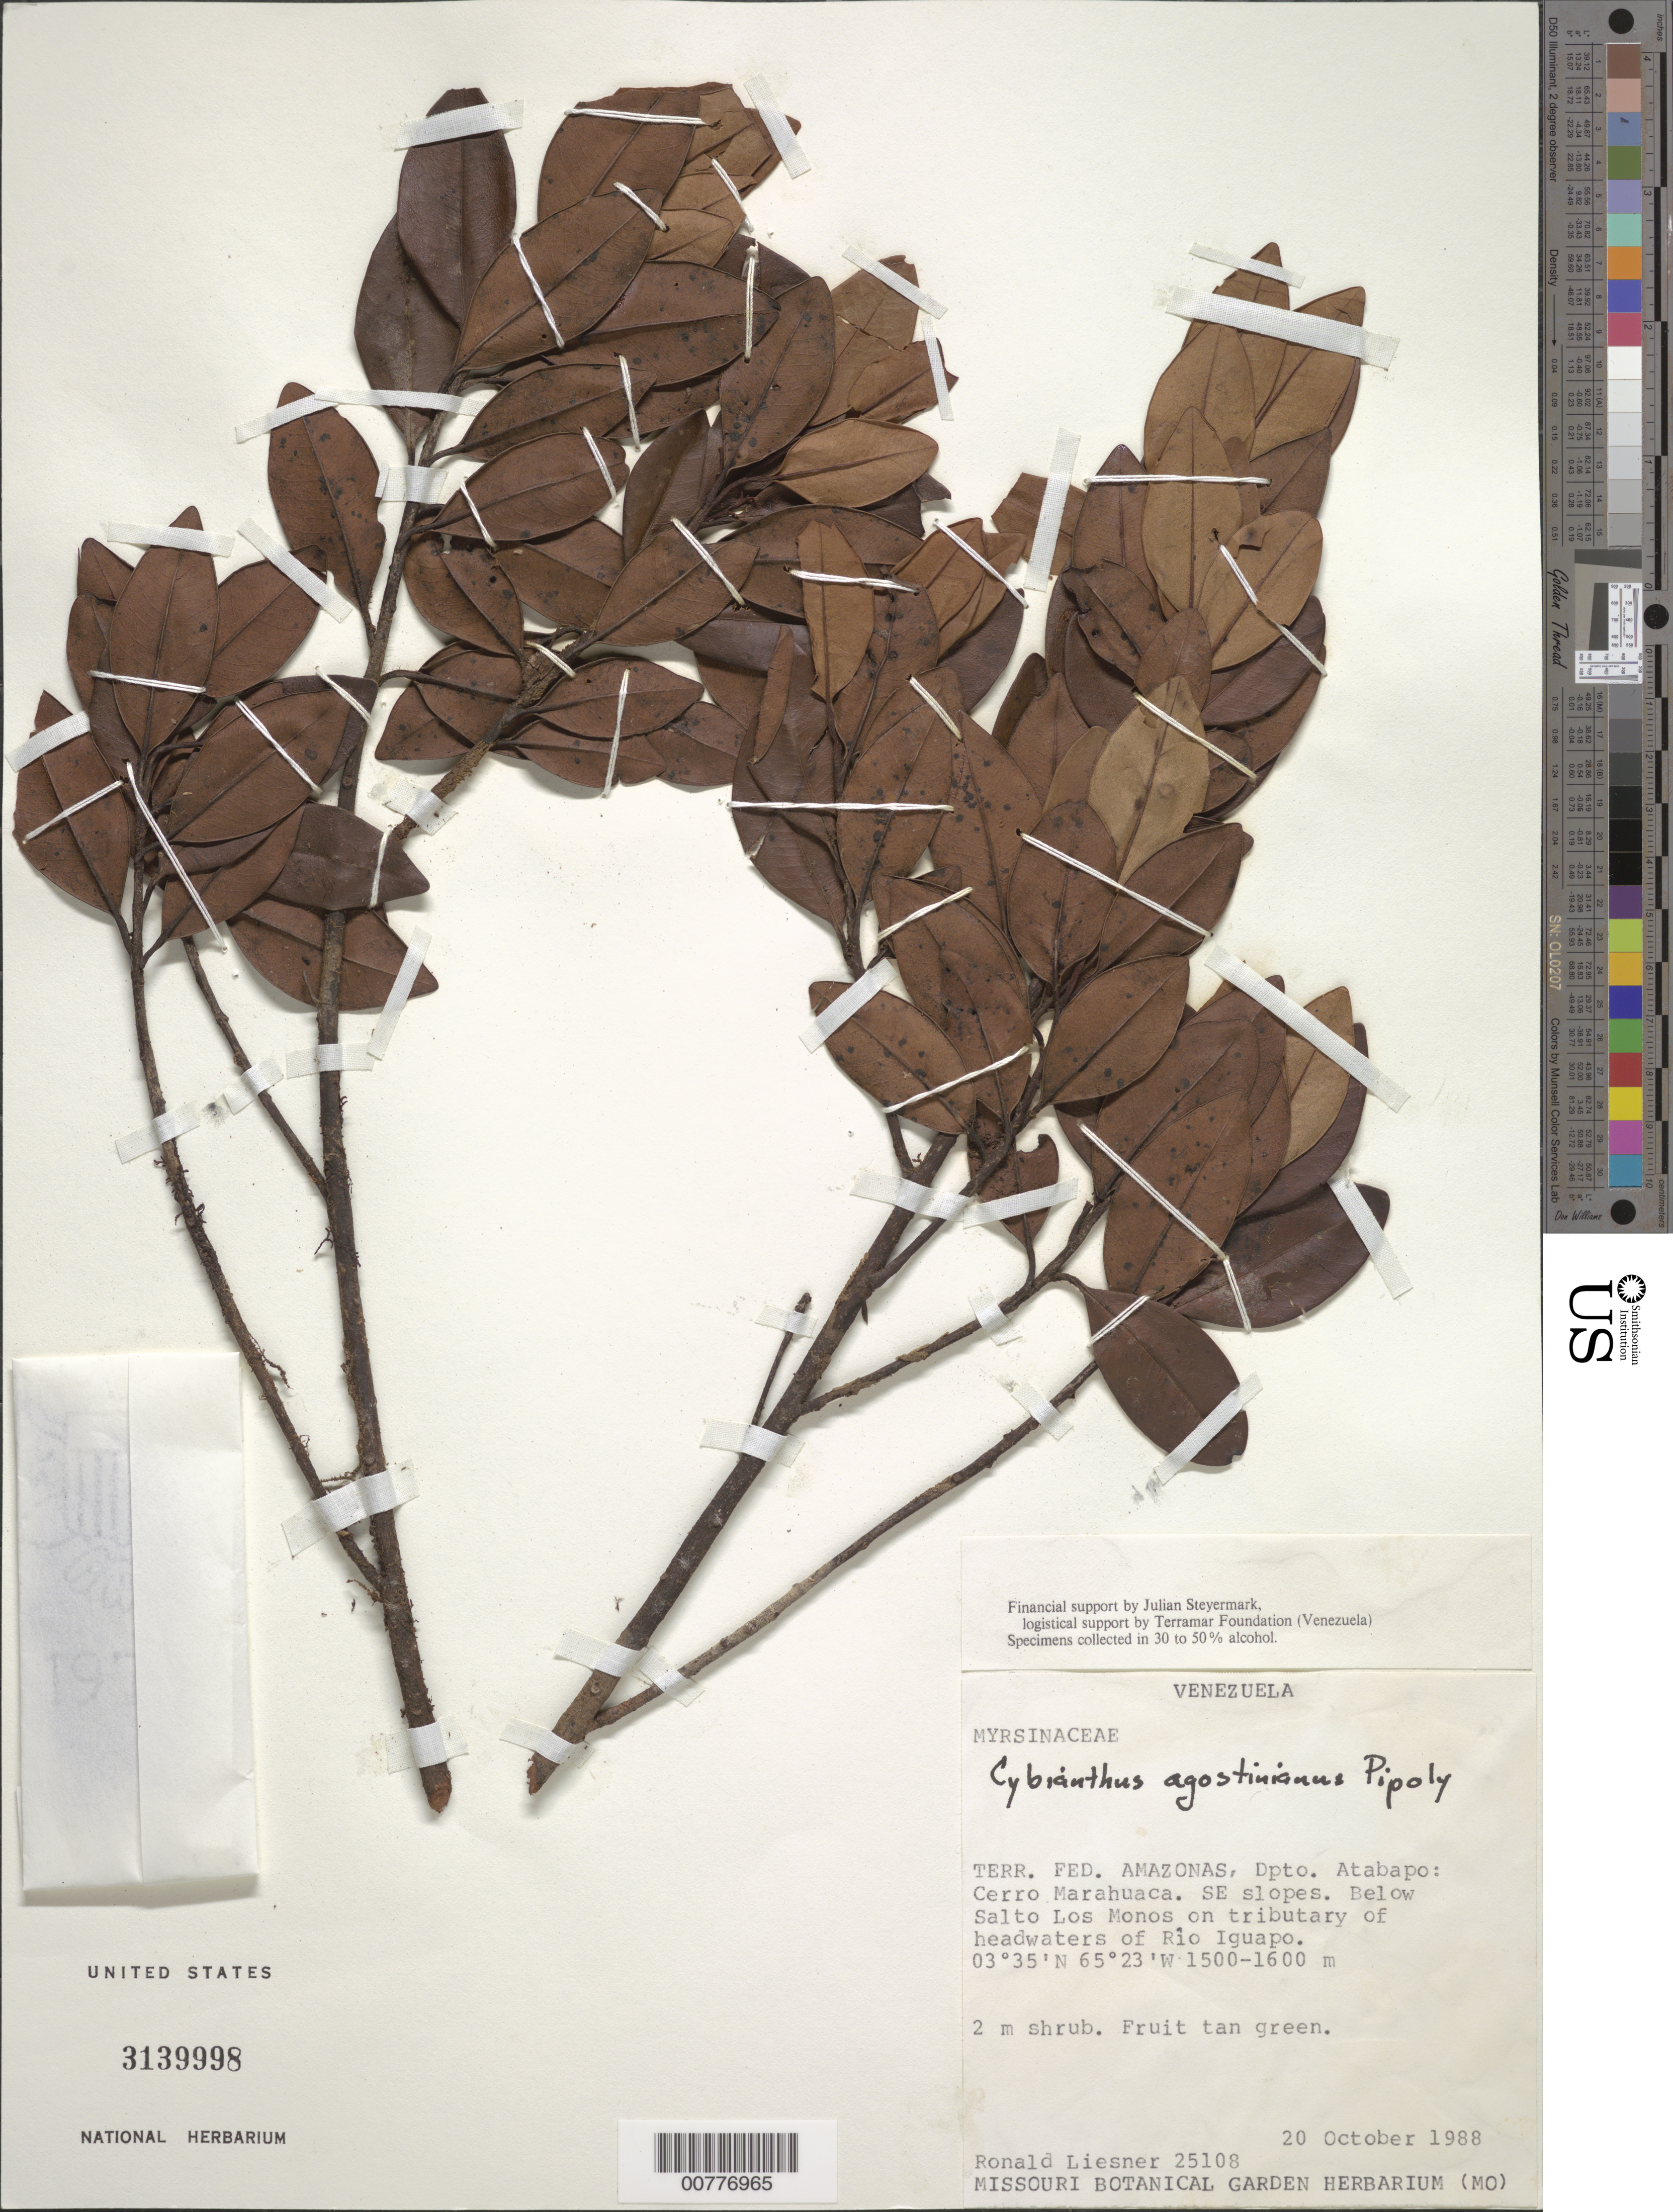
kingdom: Plantae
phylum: Tracheophyta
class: Magnoliopsida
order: Ericales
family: Primulaceae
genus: Cybianthus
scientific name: Cybianthus agostinianus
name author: Pipoly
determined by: Pipoly, J. J., III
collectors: R. L. Liesner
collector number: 25108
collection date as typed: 20-Oct-88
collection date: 1988-10-20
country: Venezuela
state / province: Amazonas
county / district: Atabapo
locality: Cerro Marahuaca, below Salto Los Monos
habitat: SE slopes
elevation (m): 1500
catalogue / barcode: US 3139998